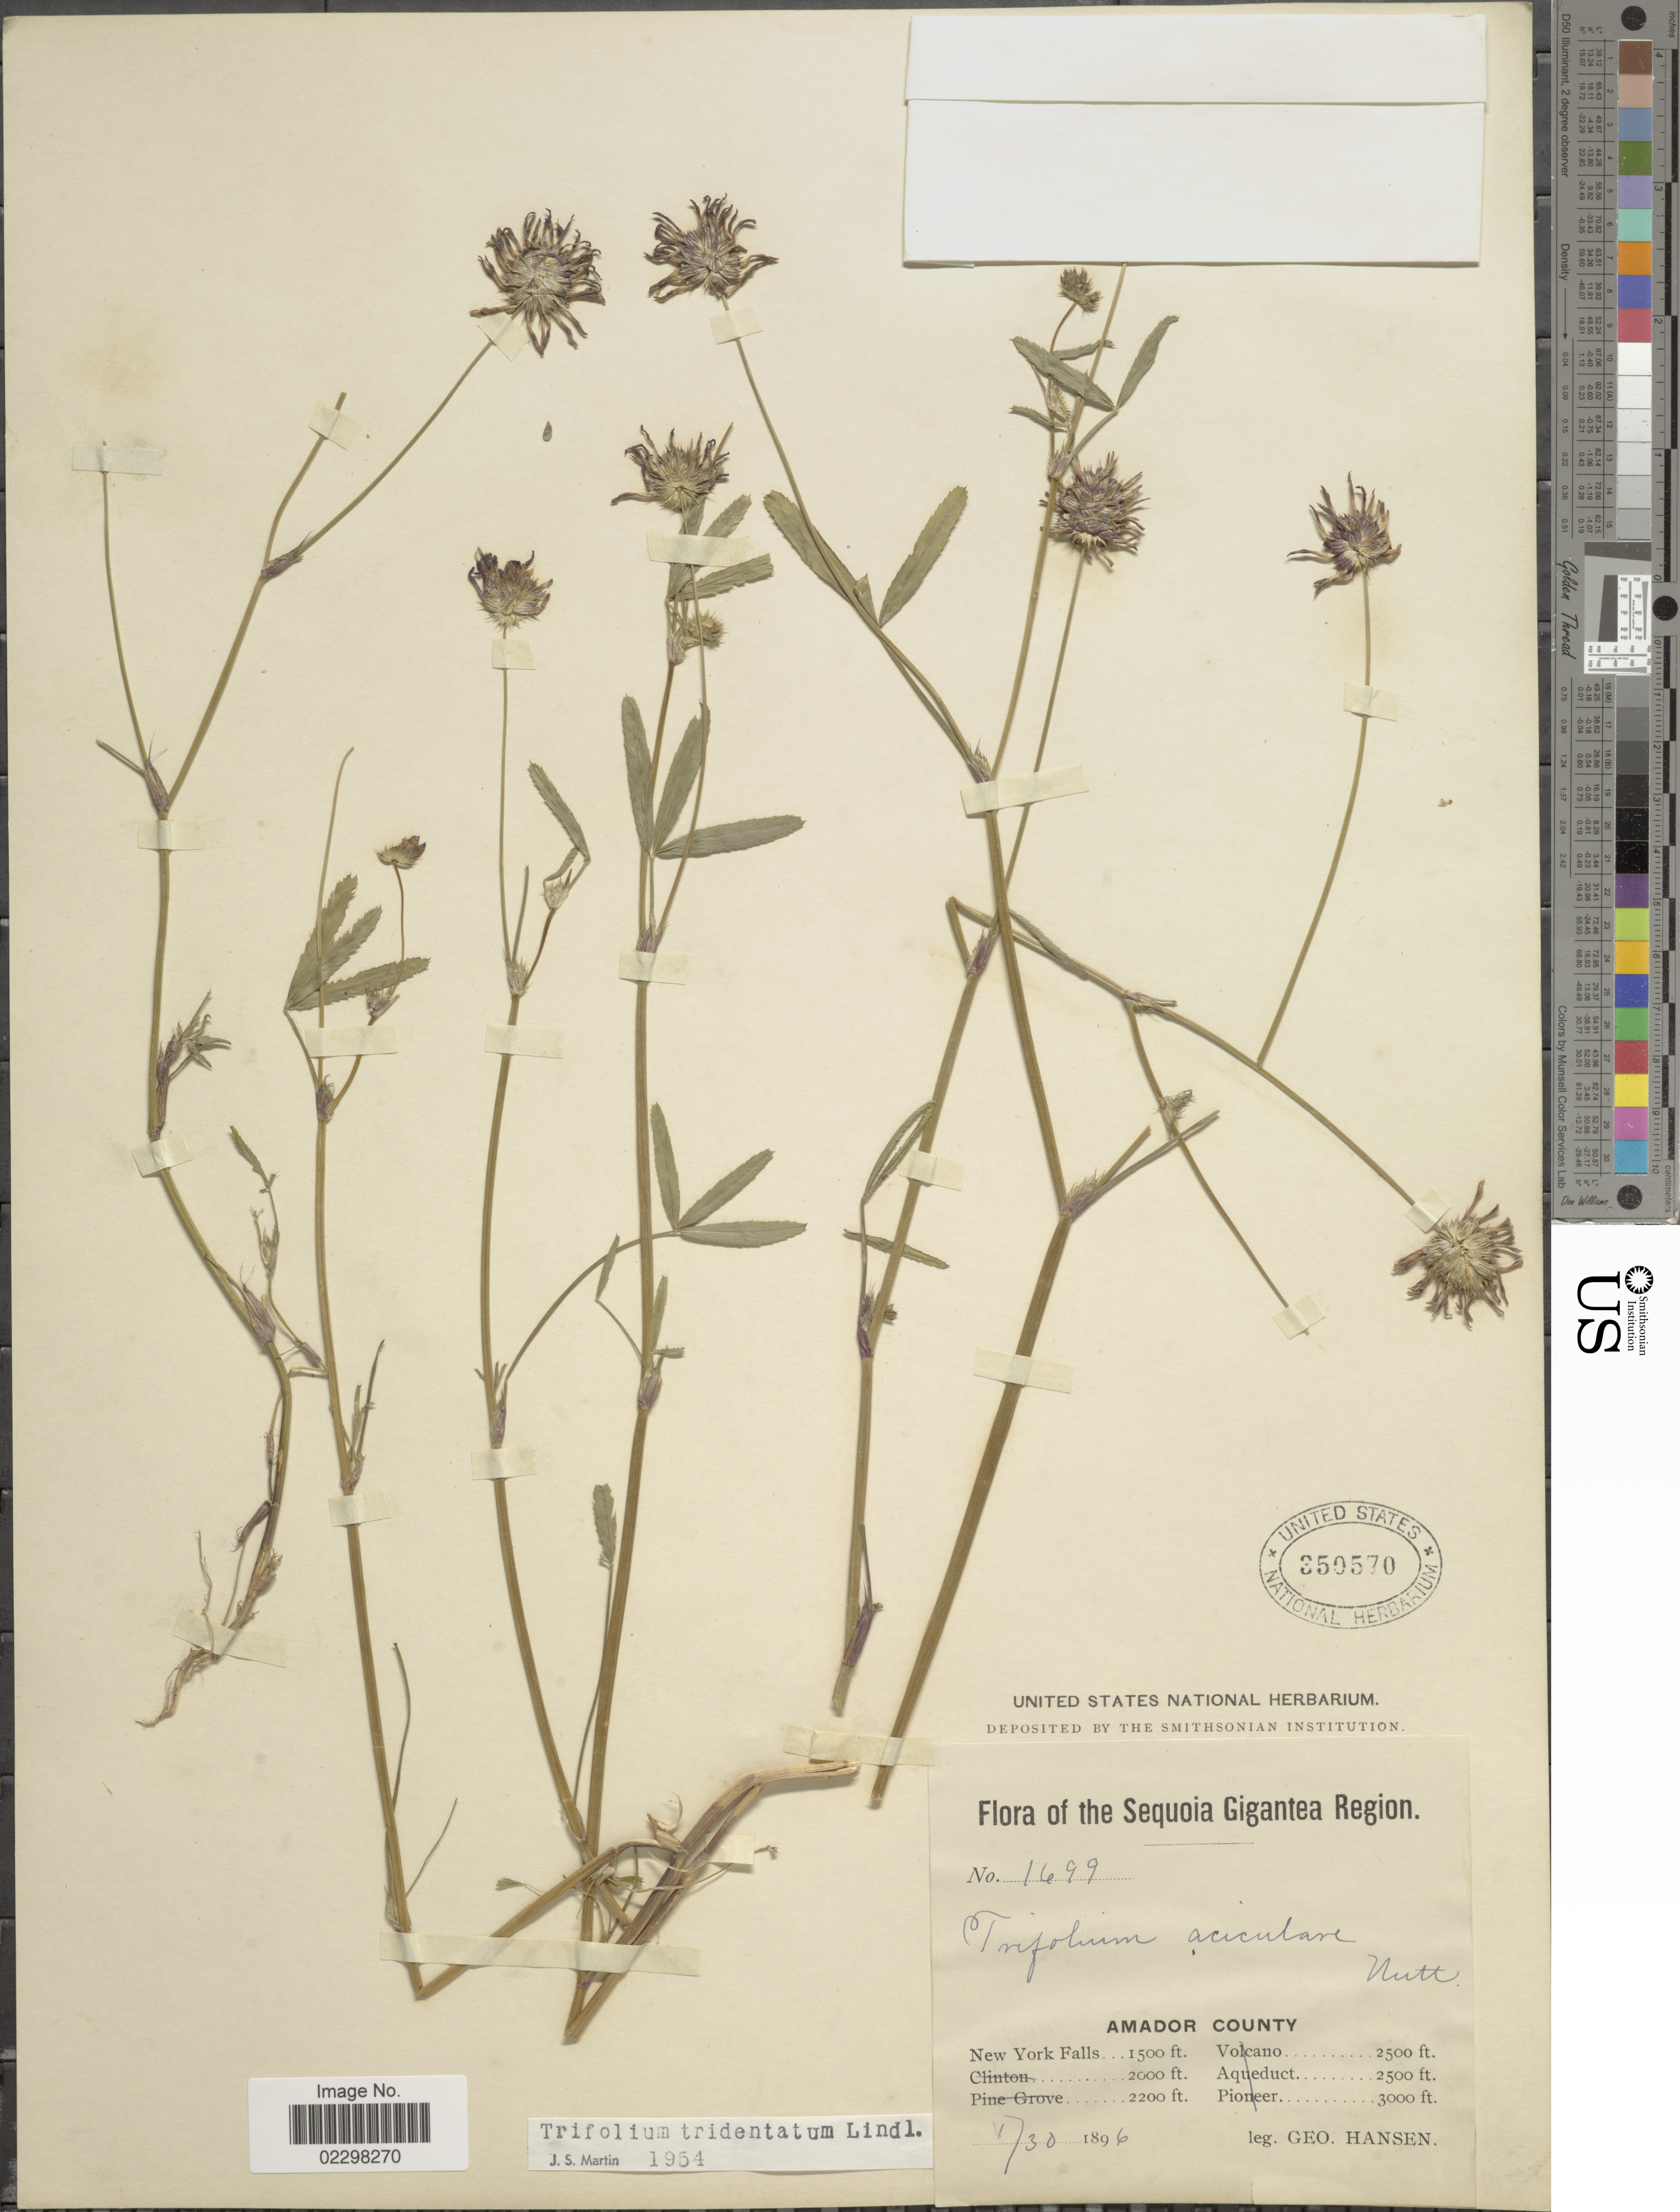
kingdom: Plantae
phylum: Tracheophyta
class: Magnoliopsida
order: Fabales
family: Fabaceae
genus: Trifolium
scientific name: Trifolium tridentatum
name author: Lindl.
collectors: G. Hansen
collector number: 1699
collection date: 1896-01-30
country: United States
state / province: California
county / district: Amador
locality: Sequoia Gigantea region, Amdor County, New York Falls.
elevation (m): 457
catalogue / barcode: US 350570